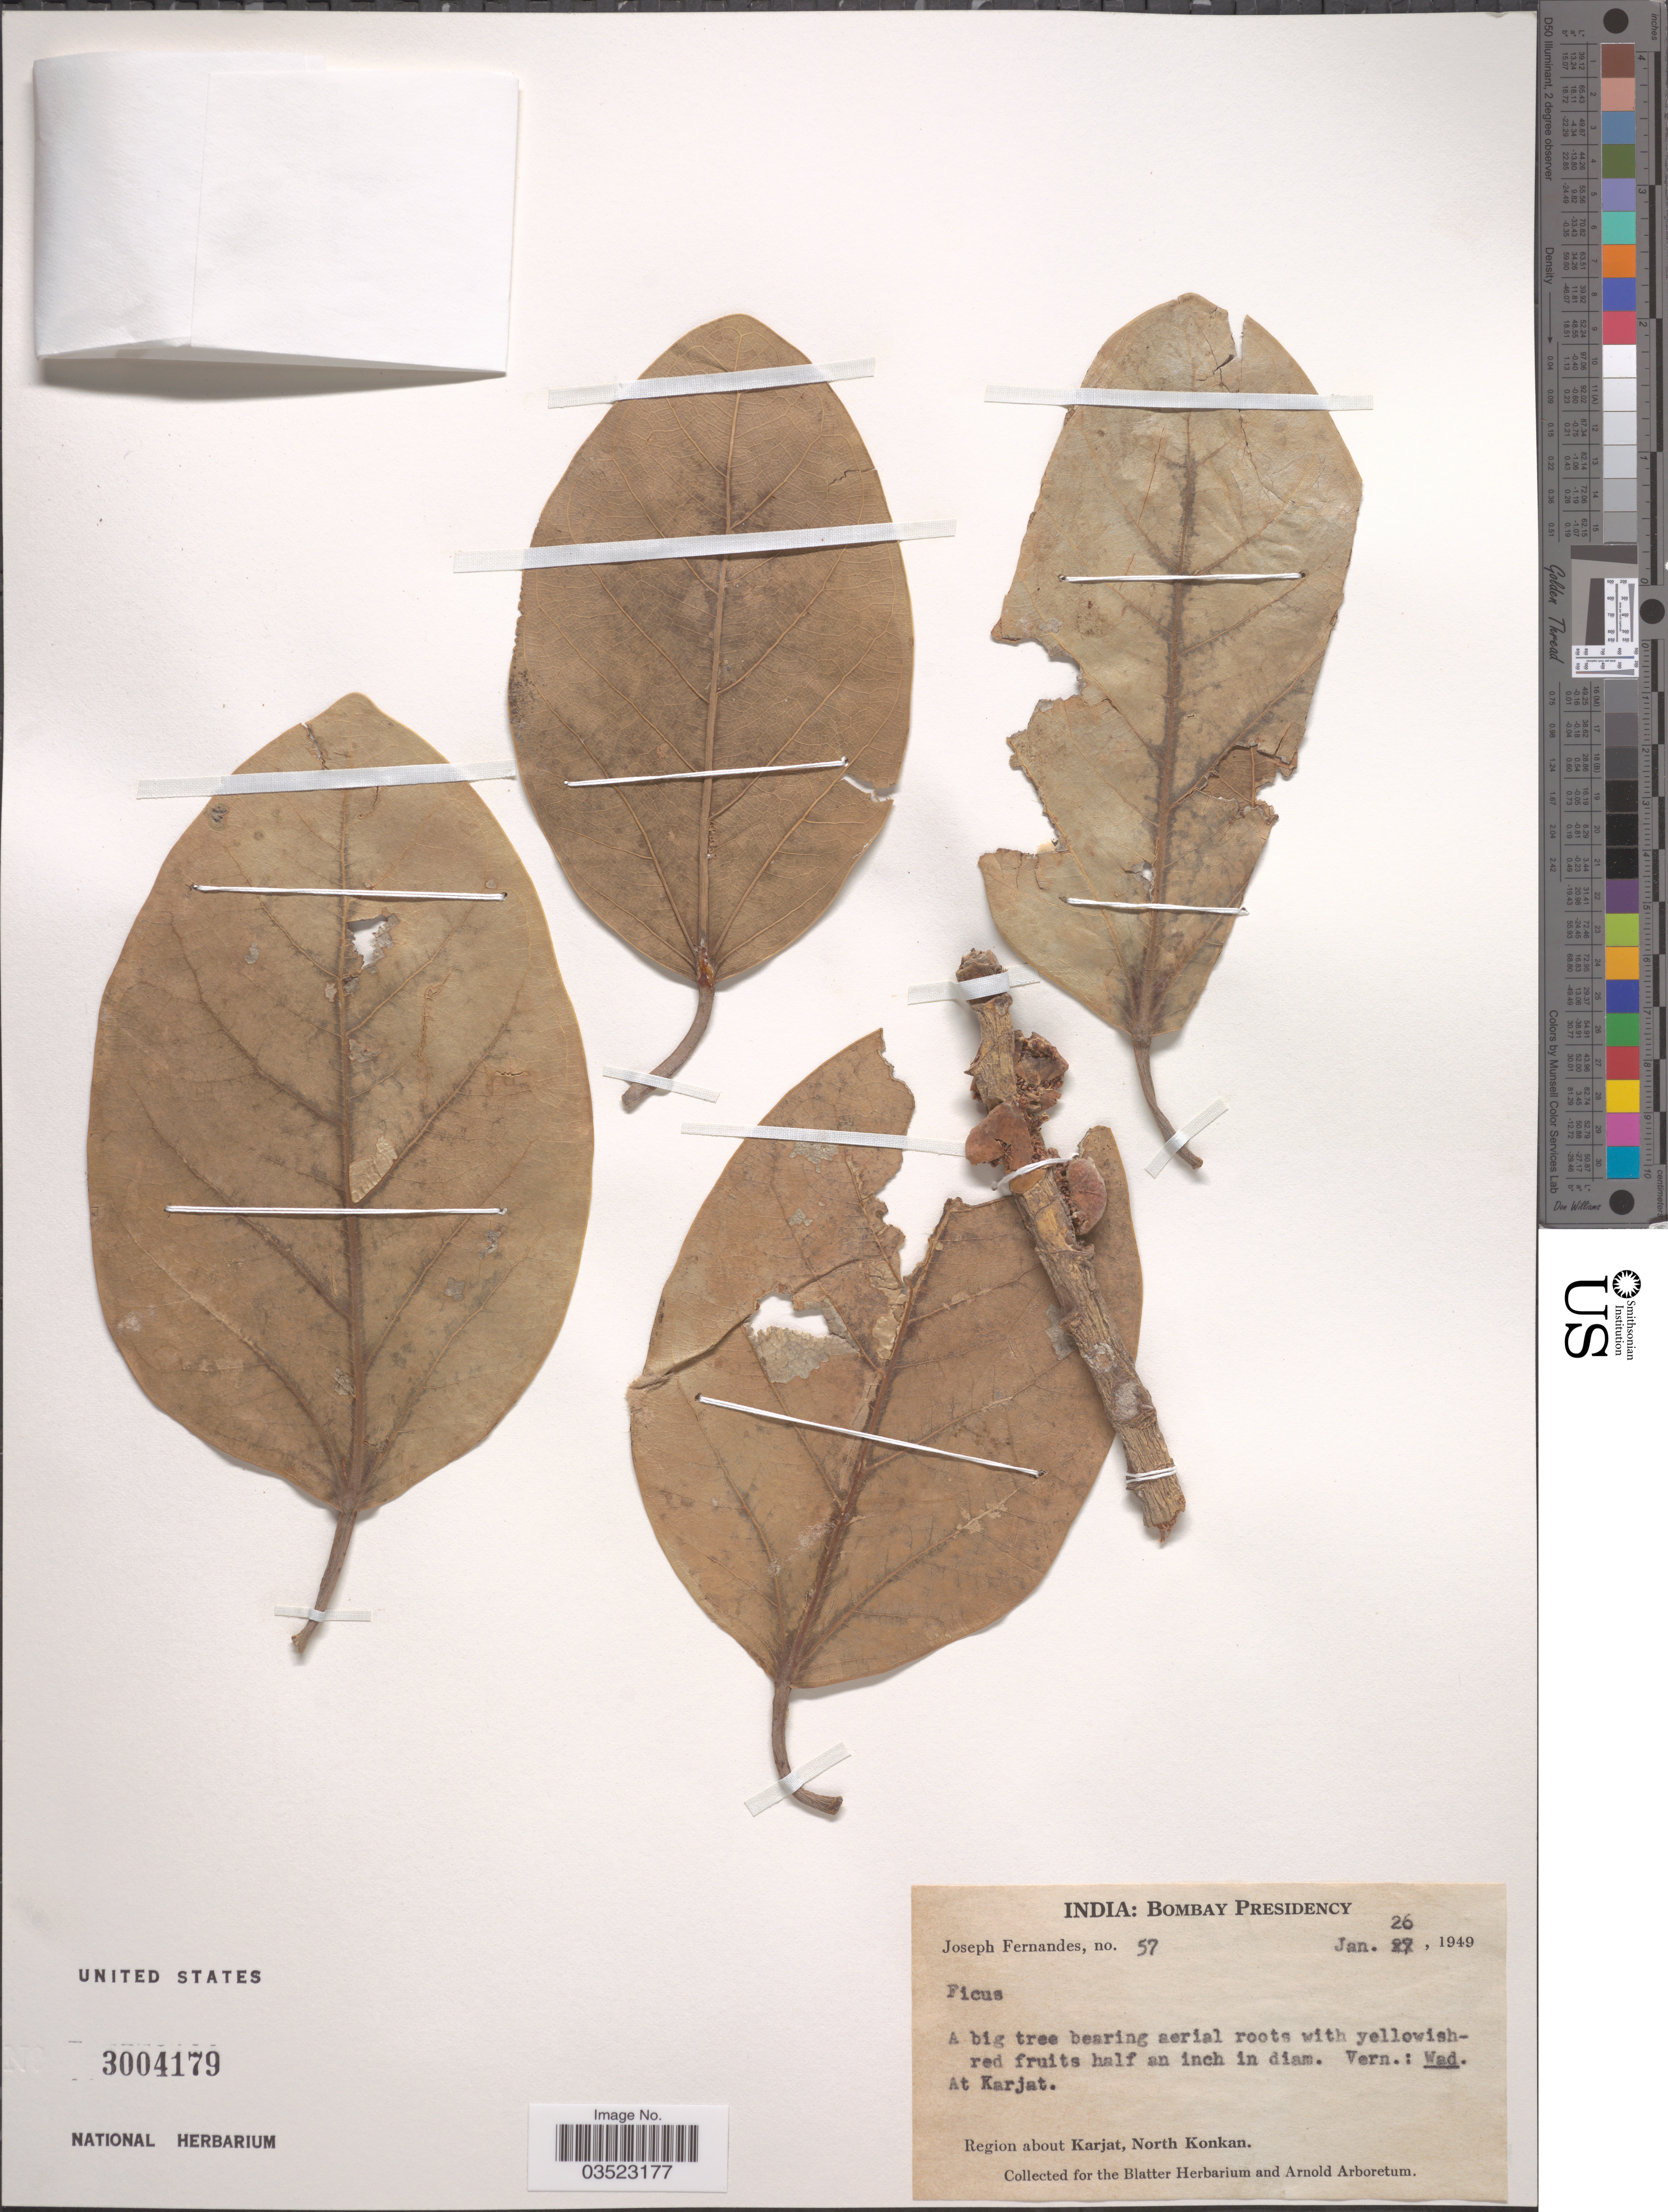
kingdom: Plantae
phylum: Tracheophyta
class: Magnoliopsida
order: Rosales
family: Moraceae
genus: Ficus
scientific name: Ficus sp.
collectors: J. Fernandes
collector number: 57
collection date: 1949-01-26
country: India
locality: Bombay Presidency. At Karjat. Region about Karjat, North Konkan.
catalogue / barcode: US 3004179